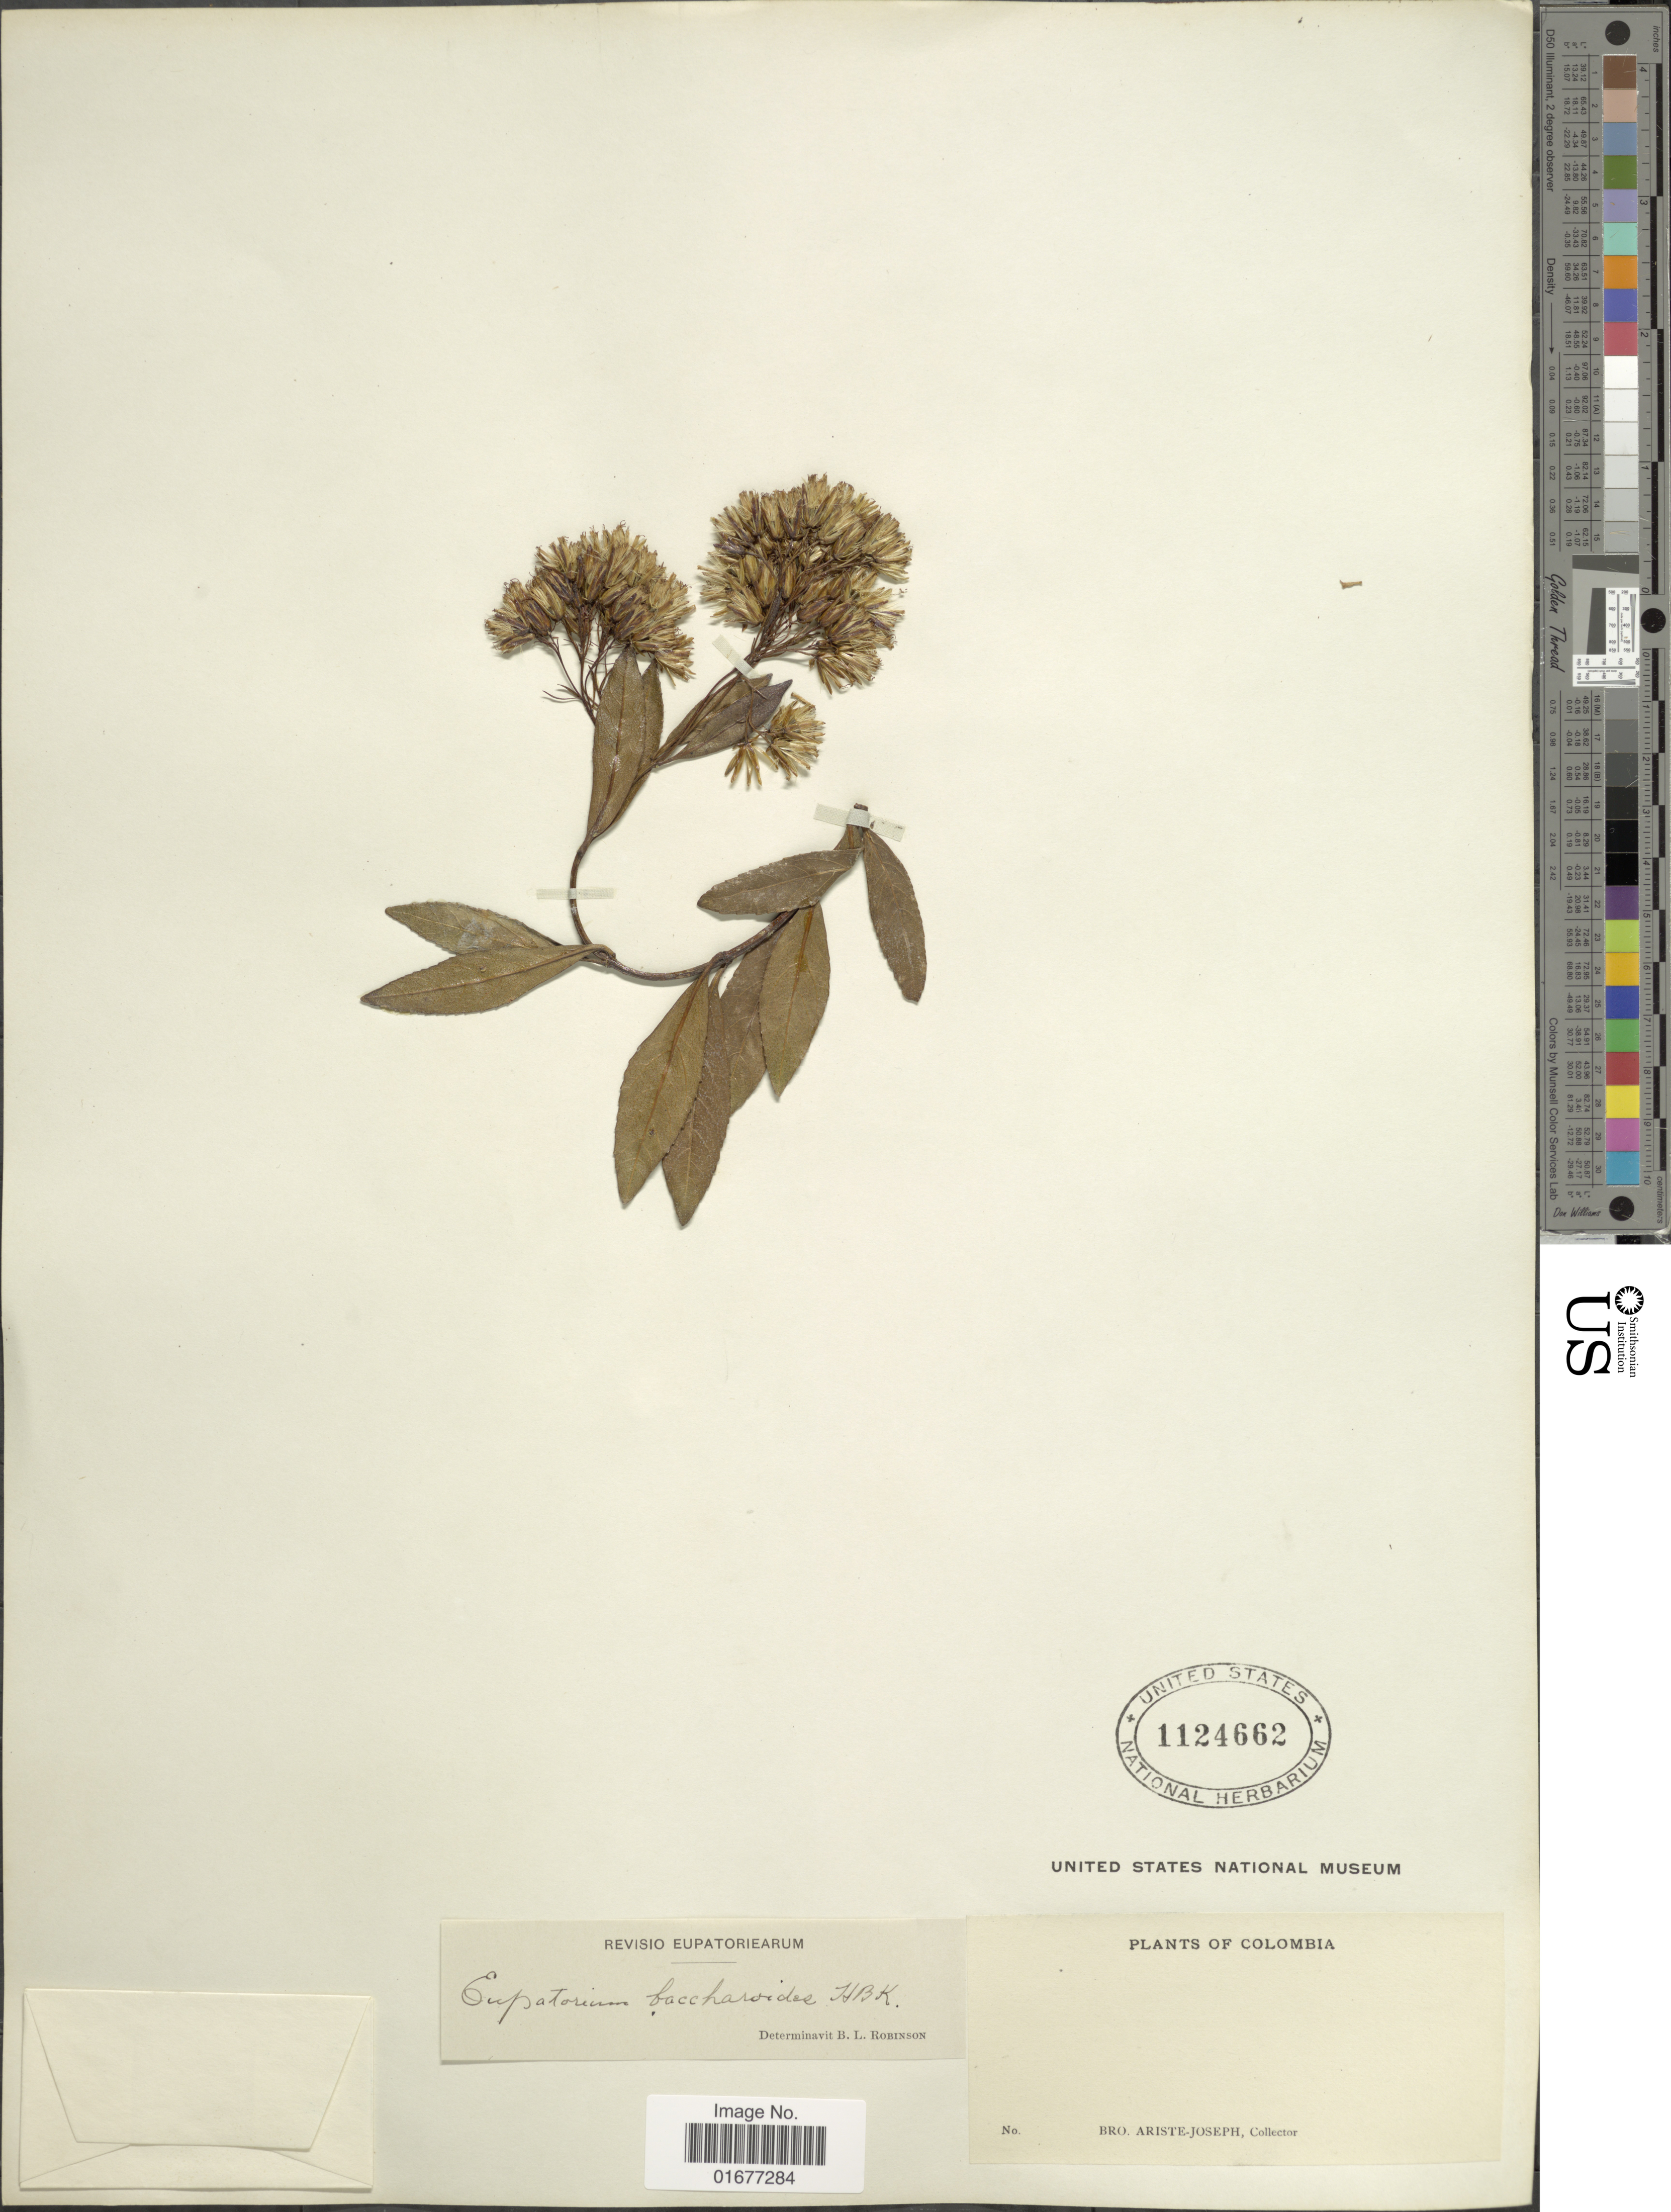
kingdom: Plantae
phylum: Tracheophyta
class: Magnoliopsida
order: Asterales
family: Asteraceae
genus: Ageratina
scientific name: Ageratina baccharoides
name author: (Kunth) R.M. King & H. Rob.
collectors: Bro. Ariste-Joseph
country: Colombia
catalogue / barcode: US 1124662